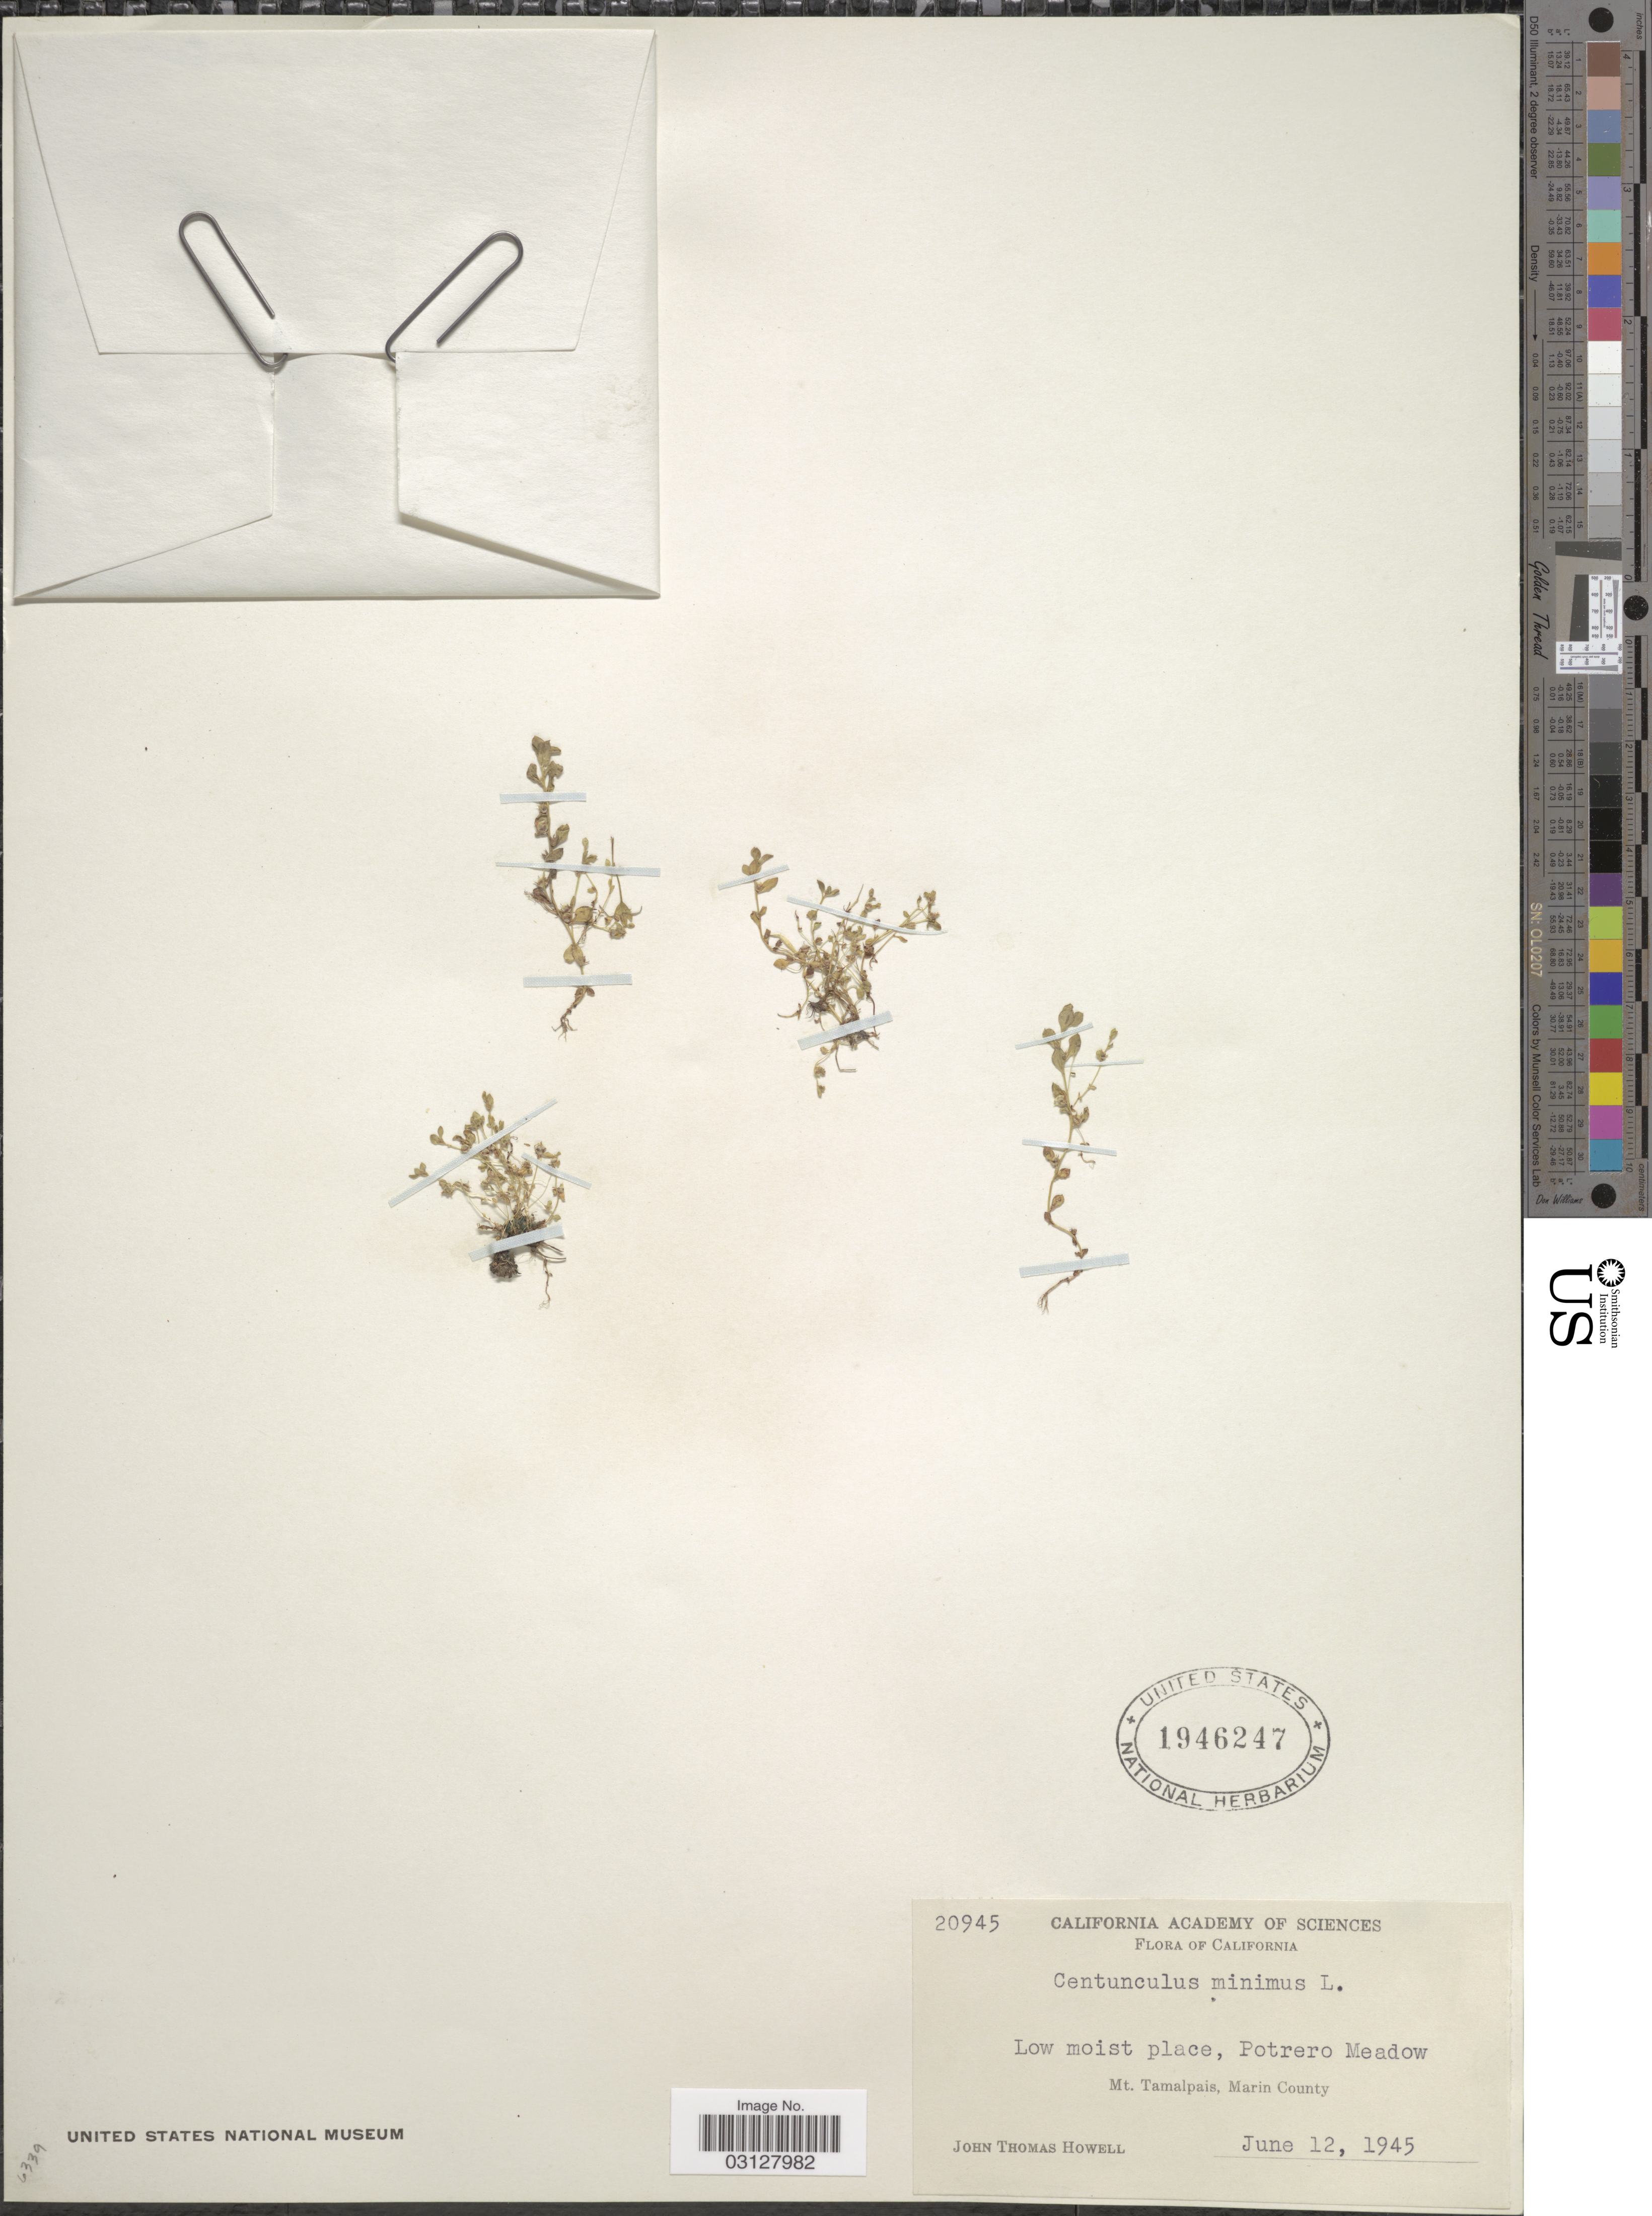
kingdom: Plantae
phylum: Tracheophyta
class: Magnoliopsida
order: Ericales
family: Primulaceae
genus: Centunculus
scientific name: Centunculus minimus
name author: L.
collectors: J. T. Howell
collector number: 20945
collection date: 1945-06-12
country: United States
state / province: California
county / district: Marin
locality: Potrero Meadow. Mt. Tamalpais, Marin County.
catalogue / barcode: US 1946247